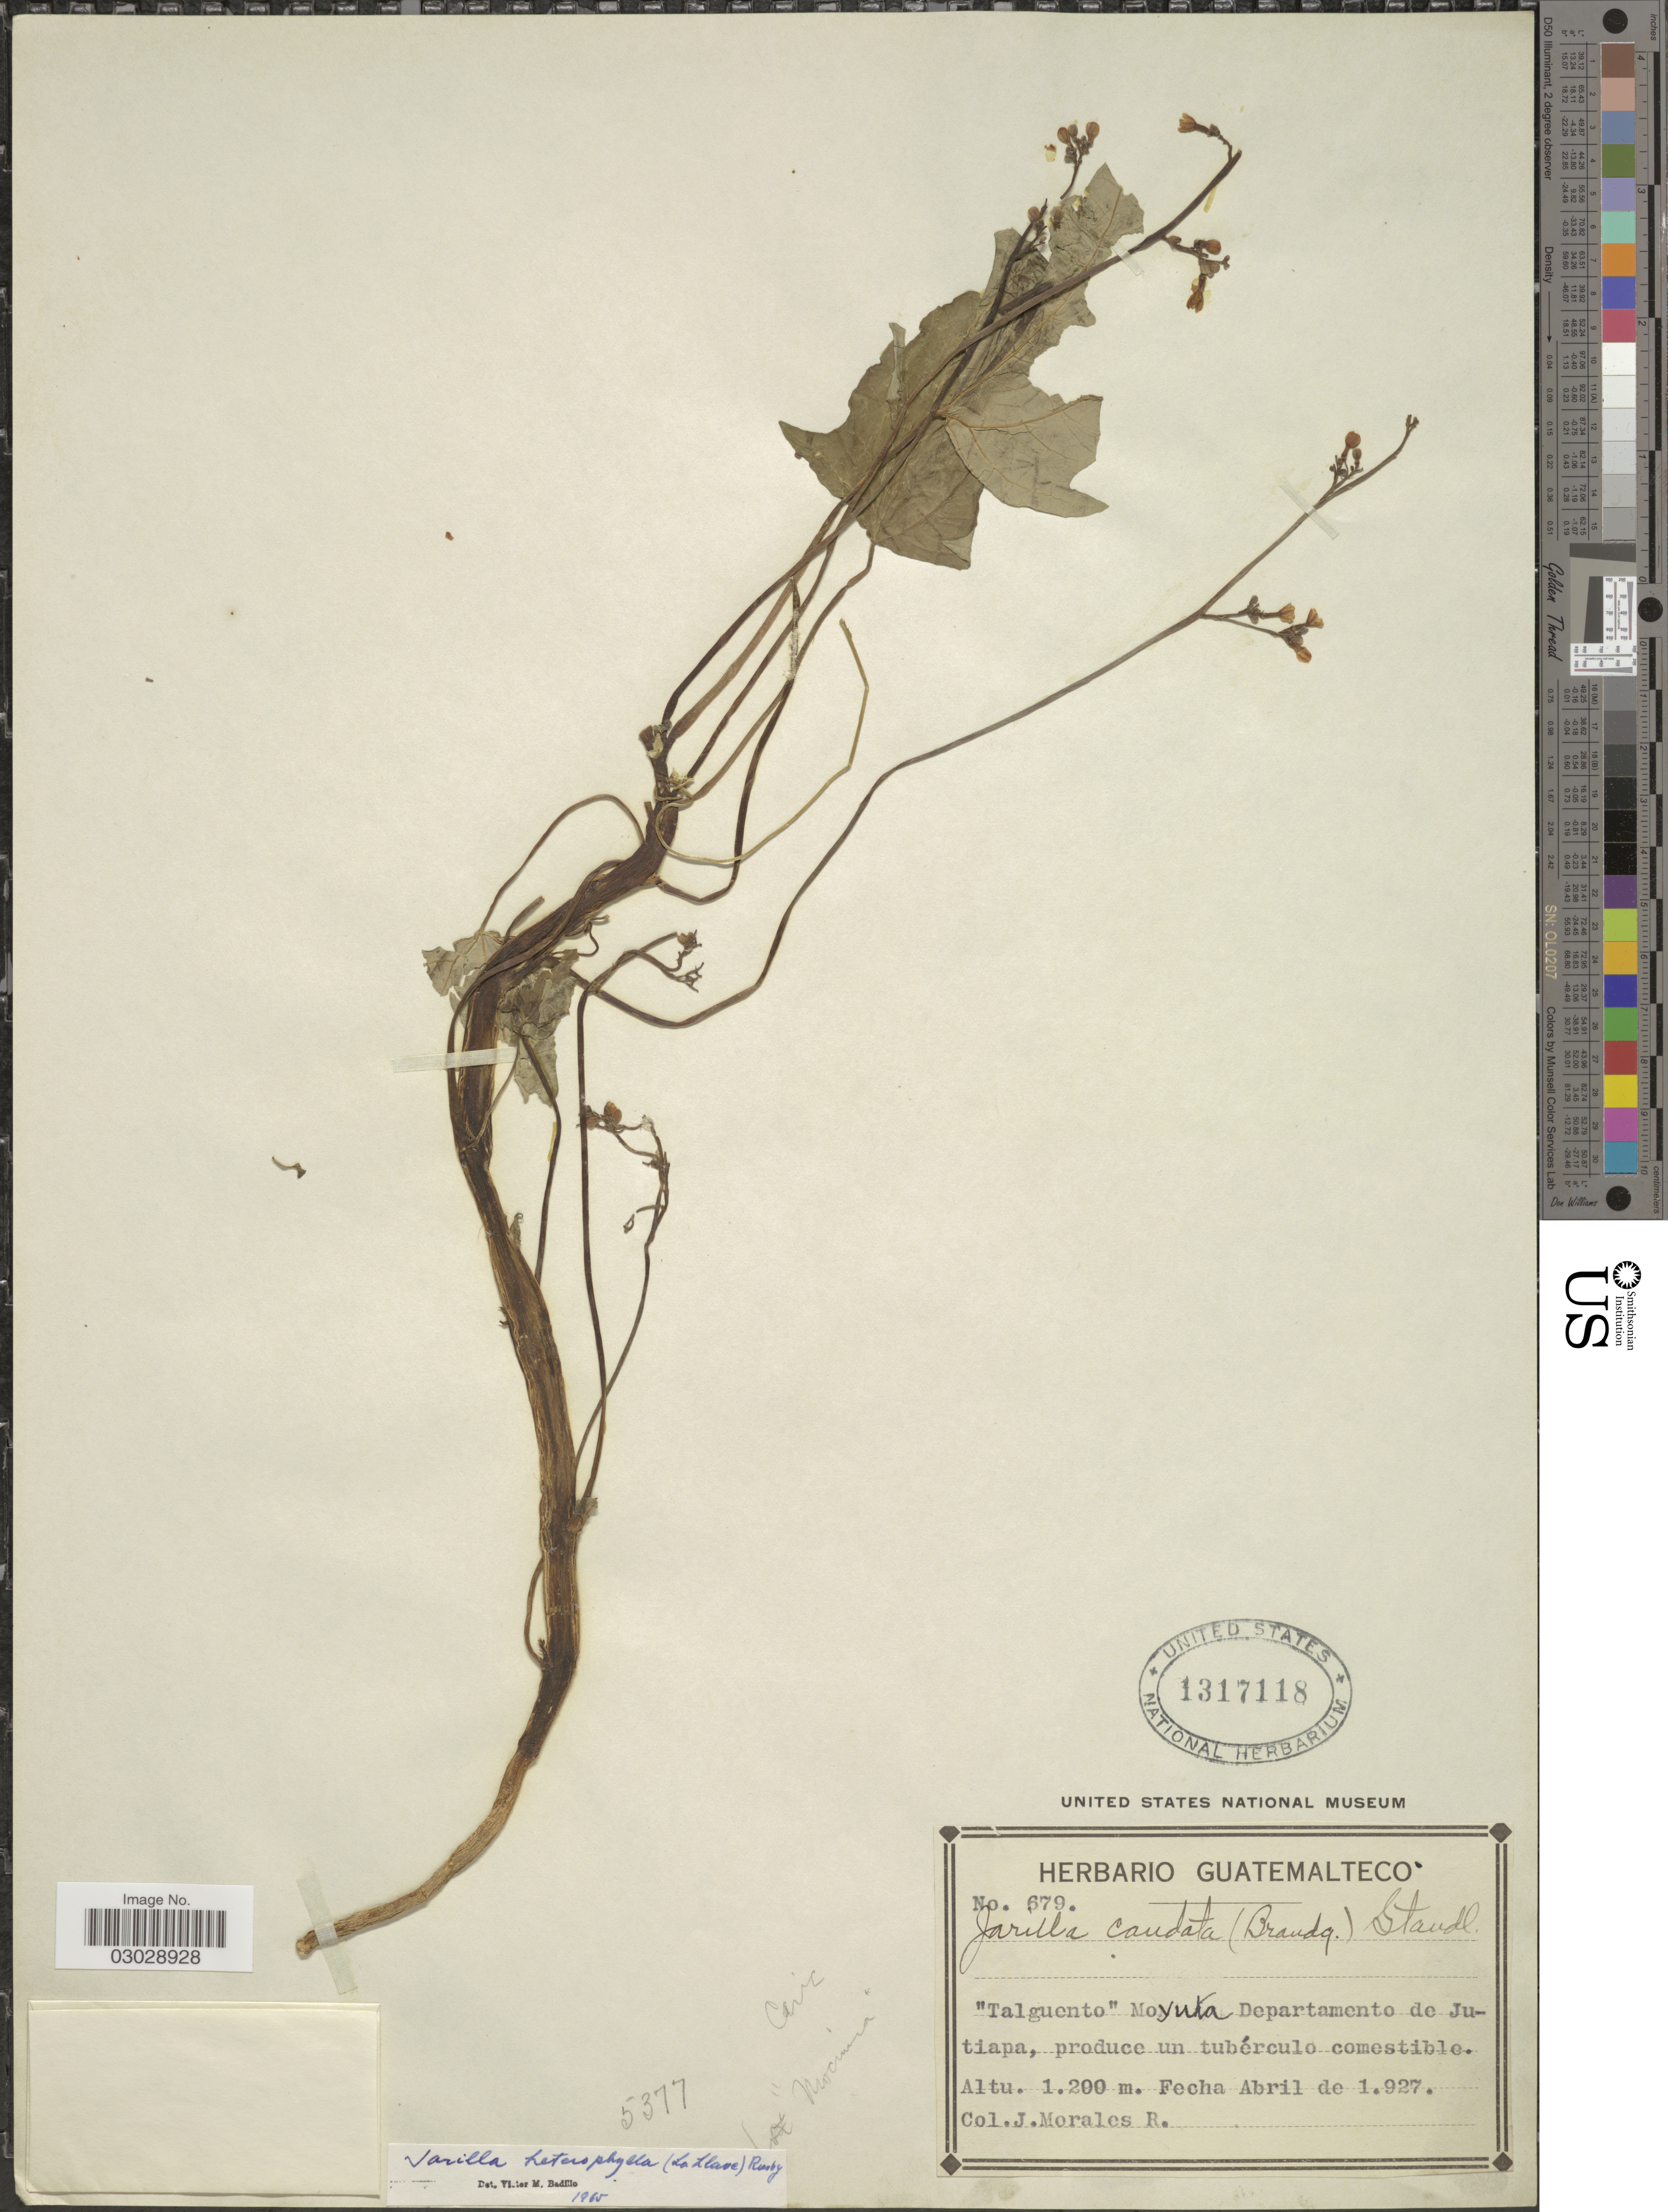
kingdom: Plantae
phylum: Tracheophyta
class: Magnoliopsida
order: Brassicales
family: Caricaceae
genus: Jarilla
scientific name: Jarilla heterophylla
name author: (Cerv. ex La Llave) Rusby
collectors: J. Morales R.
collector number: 679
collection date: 1927-04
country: Guatemala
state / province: Jutiapa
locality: Talguento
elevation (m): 1200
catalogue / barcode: US 1317118